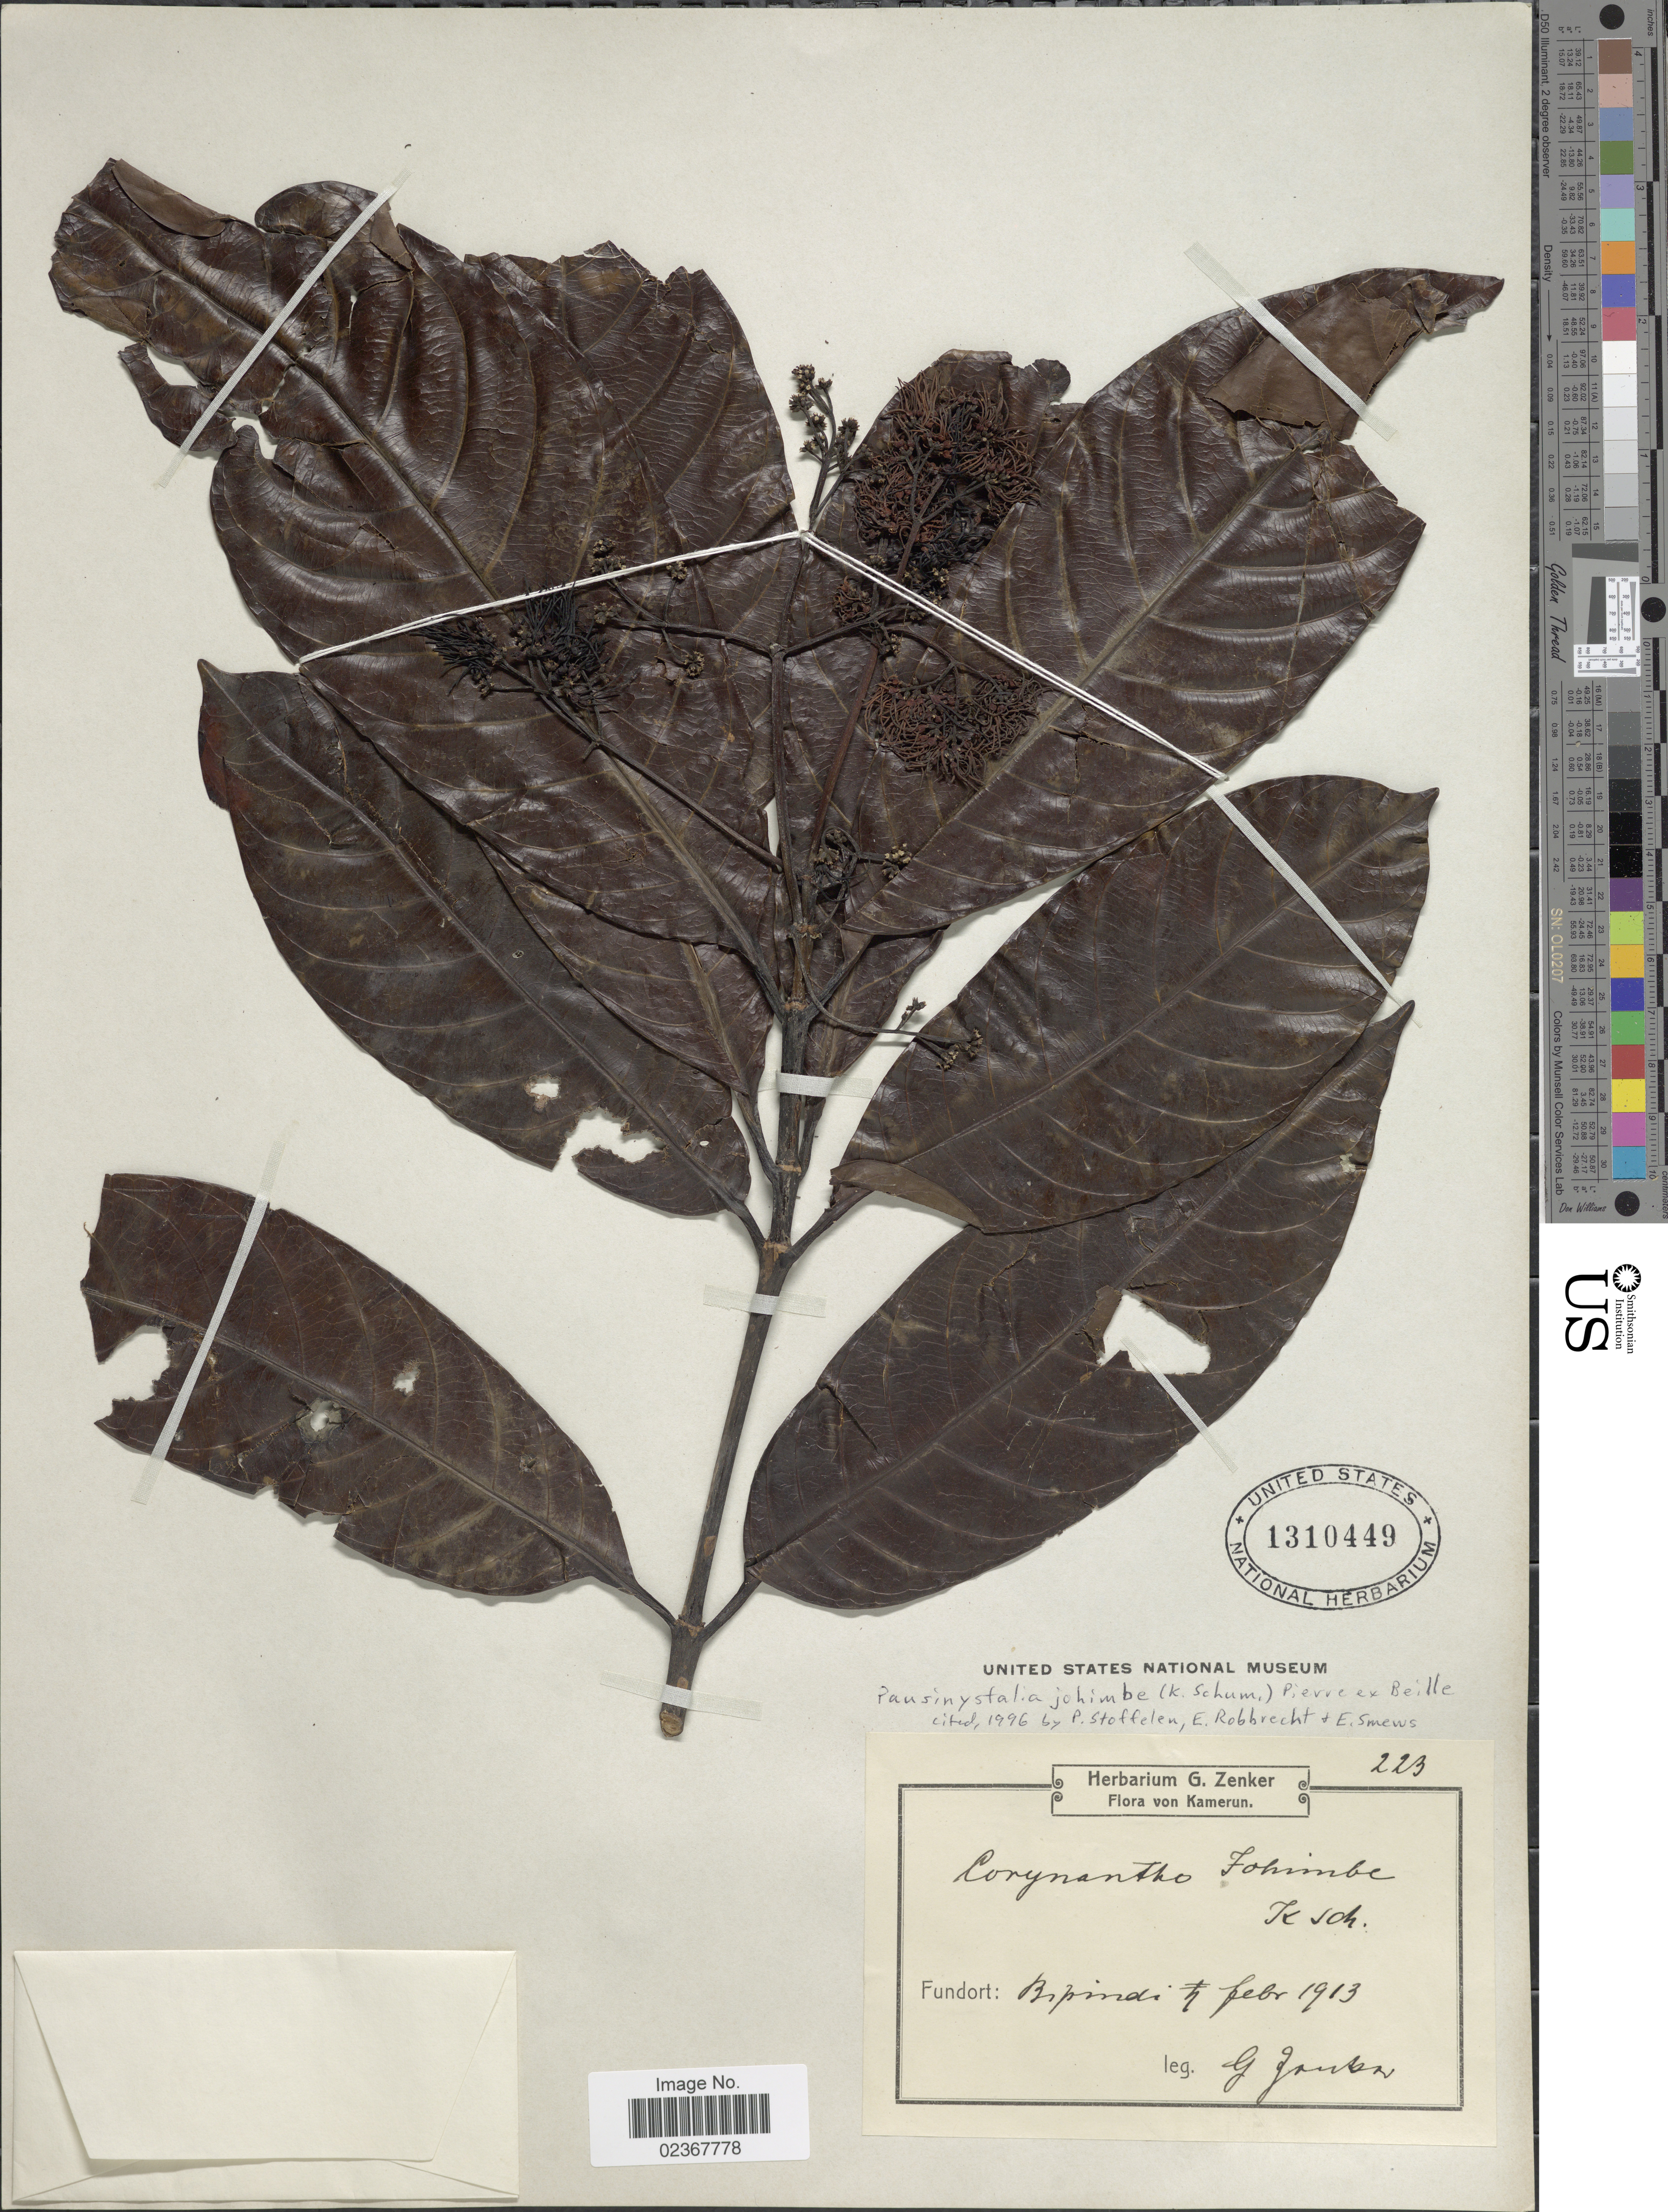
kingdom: Plantae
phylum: Tracheophyta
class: Magnoliopsida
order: Gentianales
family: Rubiaceae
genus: Pausinystalia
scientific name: Pausinystalia johimbe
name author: (K. Schum.) Pierre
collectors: G. A. Zenker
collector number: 223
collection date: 1913-02-04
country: Cameroon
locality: Kamerun. Bipindi.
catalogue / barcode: US 1310449